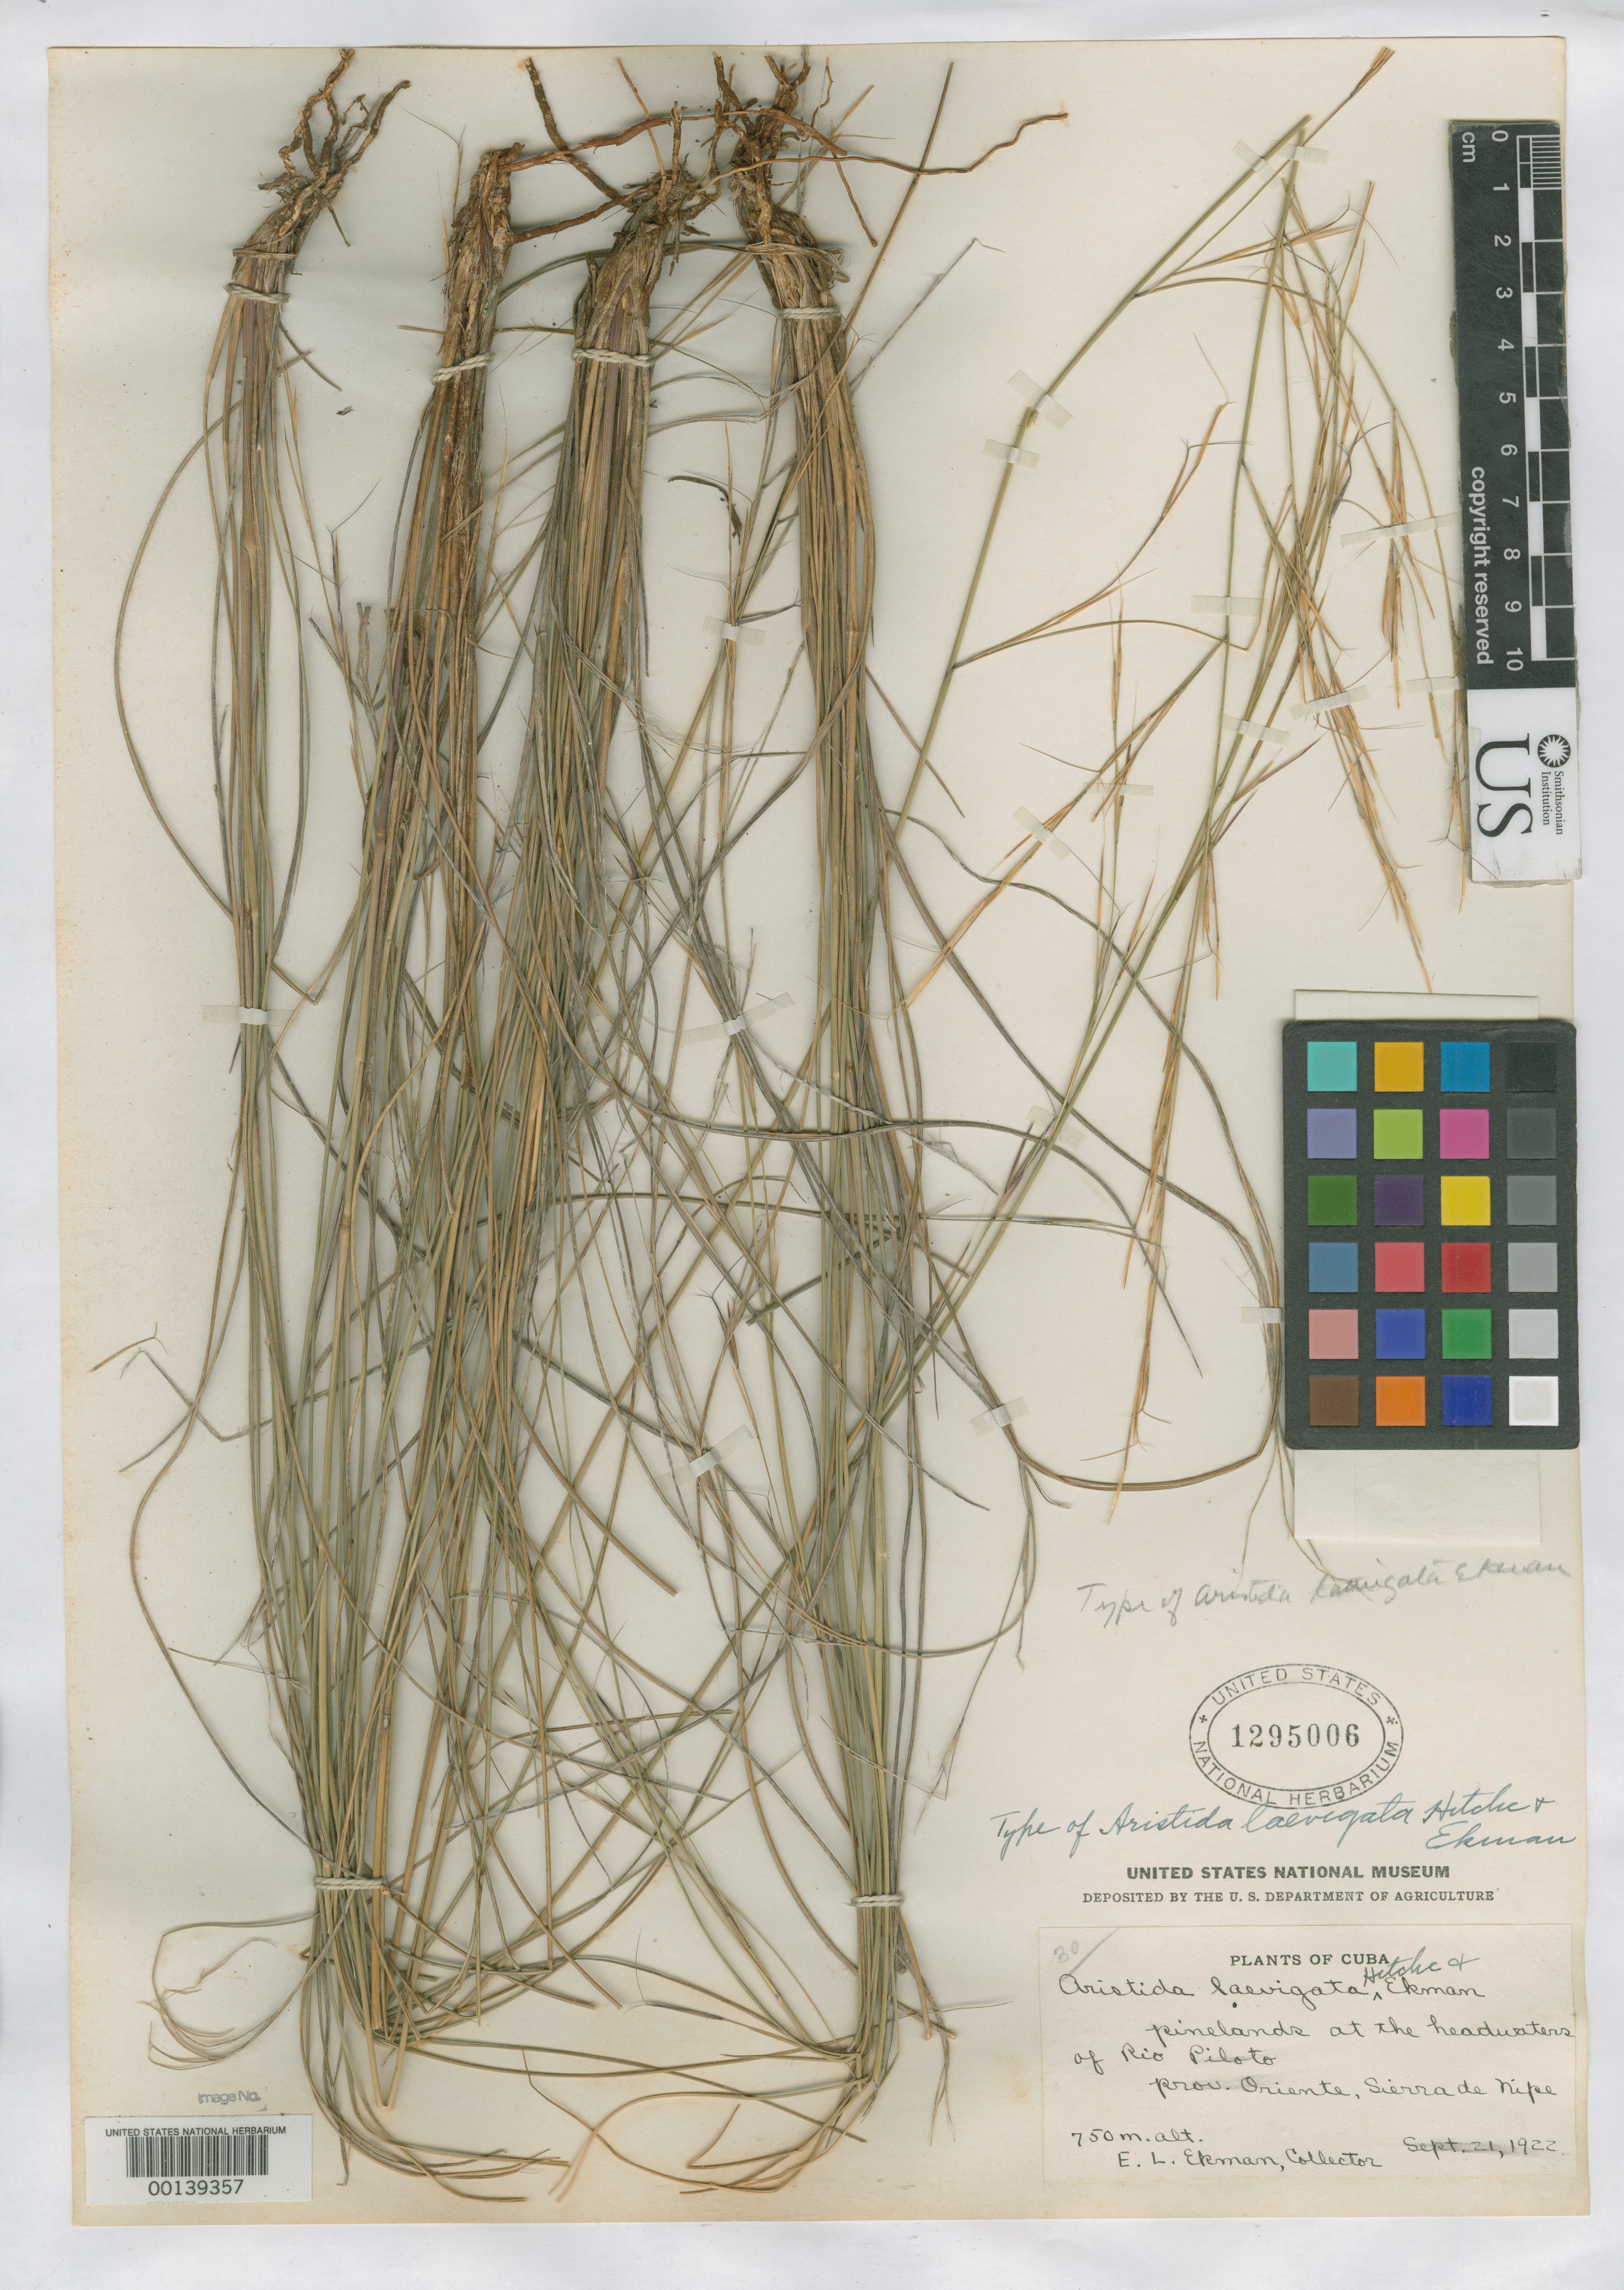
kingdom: Plantae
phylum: Tracheophyta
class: Liliopsida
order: Poales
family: Poaceae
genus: Aristida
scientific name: Aristida laevigata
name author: Hitchc. & Ekman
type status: Holotype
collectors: E. L. Ekman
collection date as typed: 21 Sep 1922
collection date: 1922-09-21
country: Cuba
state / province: Oriente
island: Greater Antilles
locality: Sierra de Nipe, at headwaters of Rio Piloto.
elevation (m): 750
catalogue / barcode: US 1295006